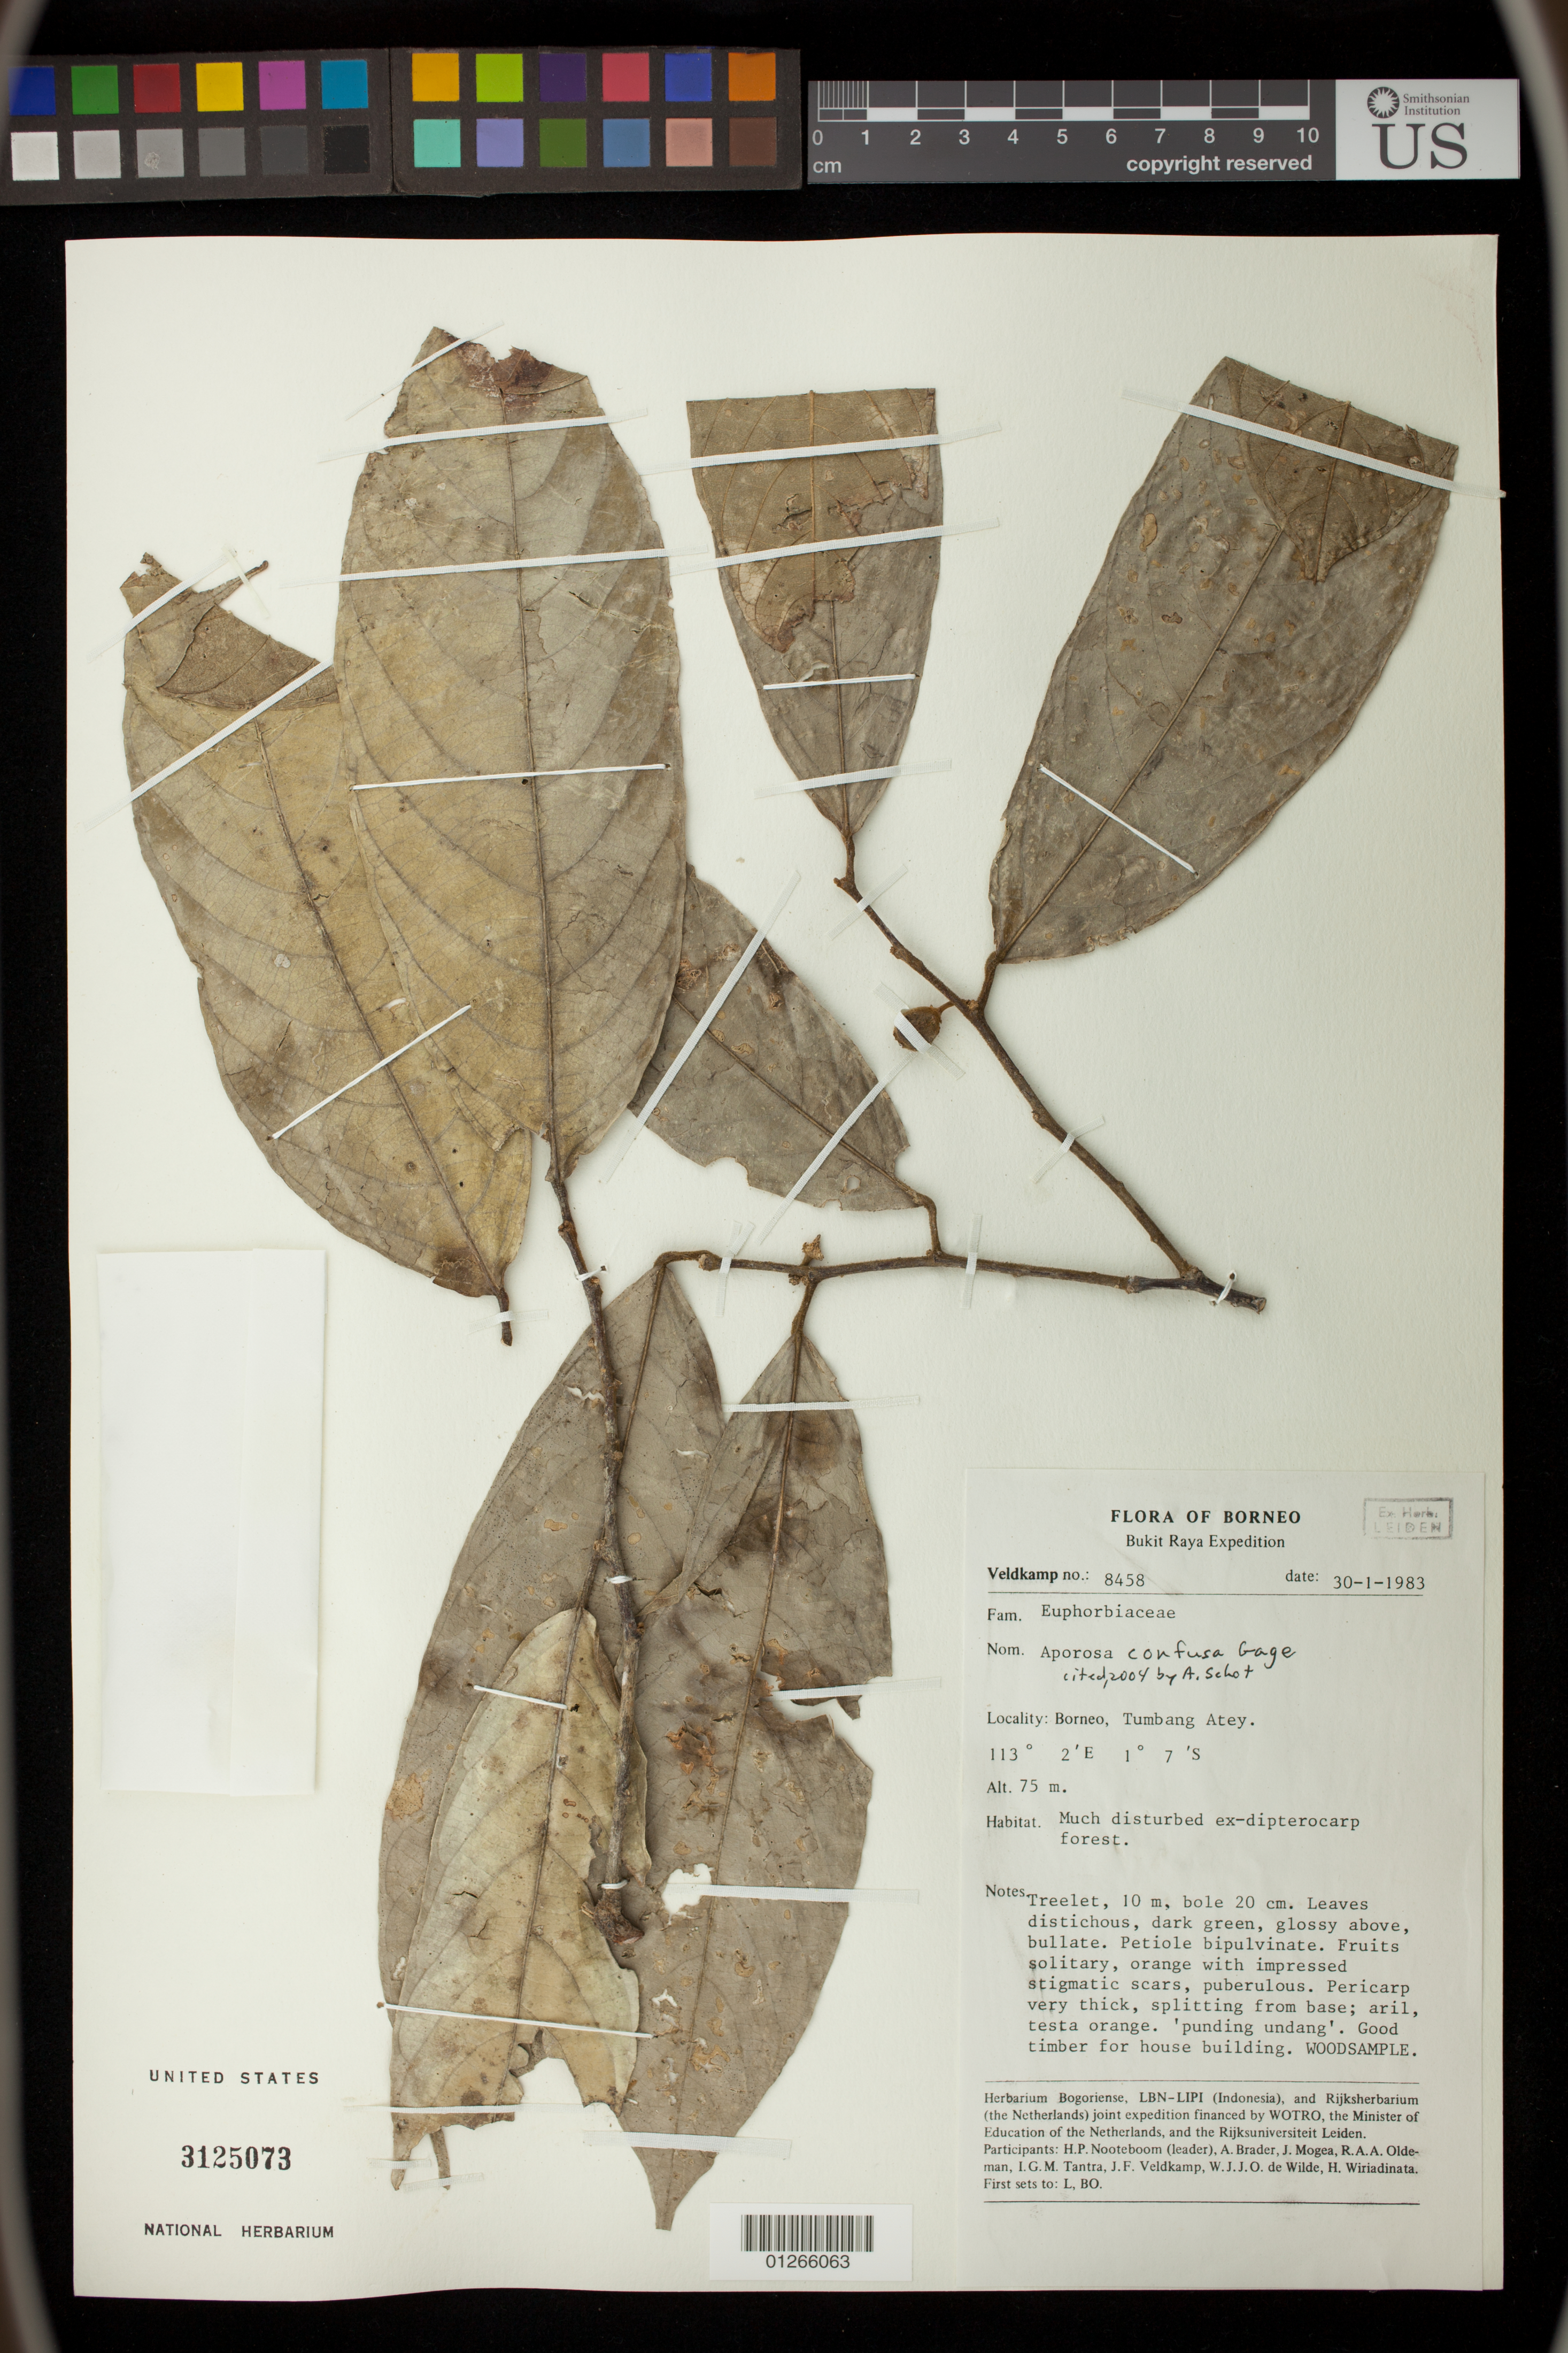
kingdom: Plantae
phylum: Tracheophyta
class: Magnoliopsida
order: Malpighiales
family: Phyllanthaceae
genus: Aporosa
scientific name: Aporosa confusa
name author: Gage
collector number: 8458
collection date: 1983-01-30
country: Indonesia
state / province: Borneo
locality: Borneo, Tumbang Atey.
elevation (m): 75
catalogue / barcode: US 3125073